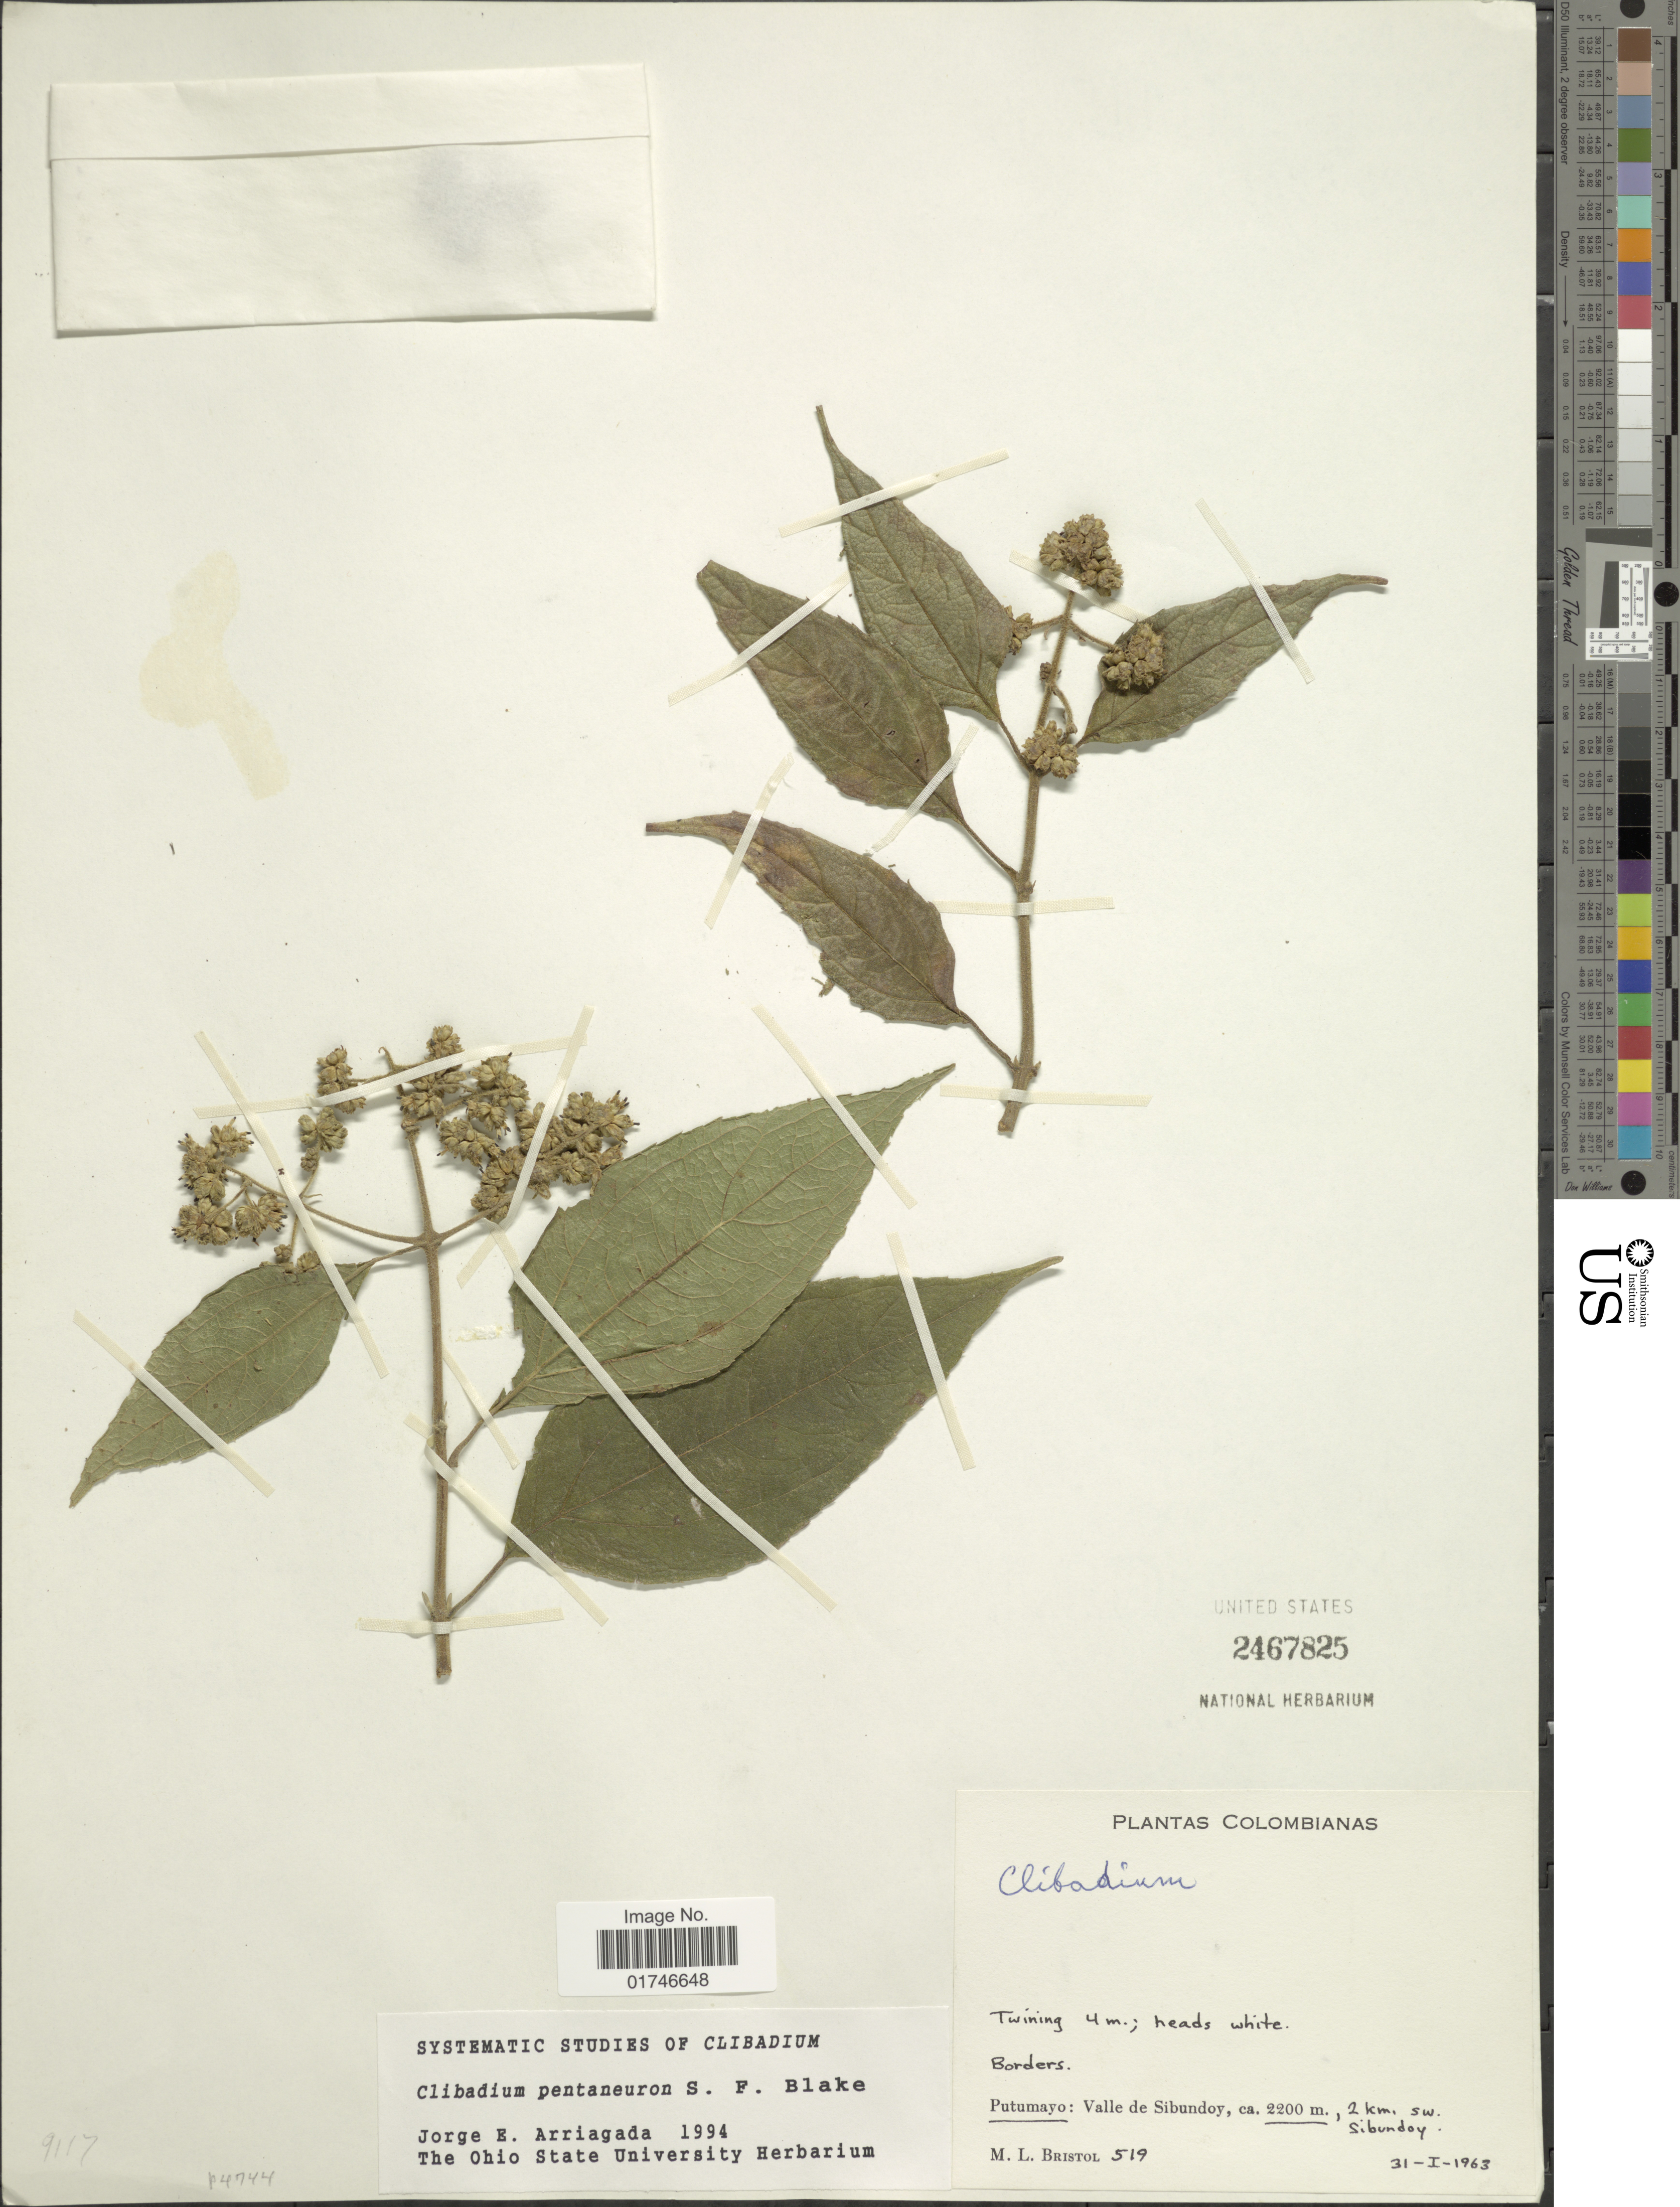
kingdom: Plantae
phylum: Tracheophyta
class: Magnoliopsida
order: Asterales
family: Asteraceae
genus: Clibadium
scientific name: Clibadium pileorubrum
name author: Cuatrec.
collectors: M. L. Bristol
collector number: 519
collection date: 1963-01-31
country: Colombia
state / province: Putumayo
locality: Putumayo: Valle de Sibundoy. 2 km , SW. Sibundoy.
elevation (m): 2200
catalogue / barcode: US 2467825